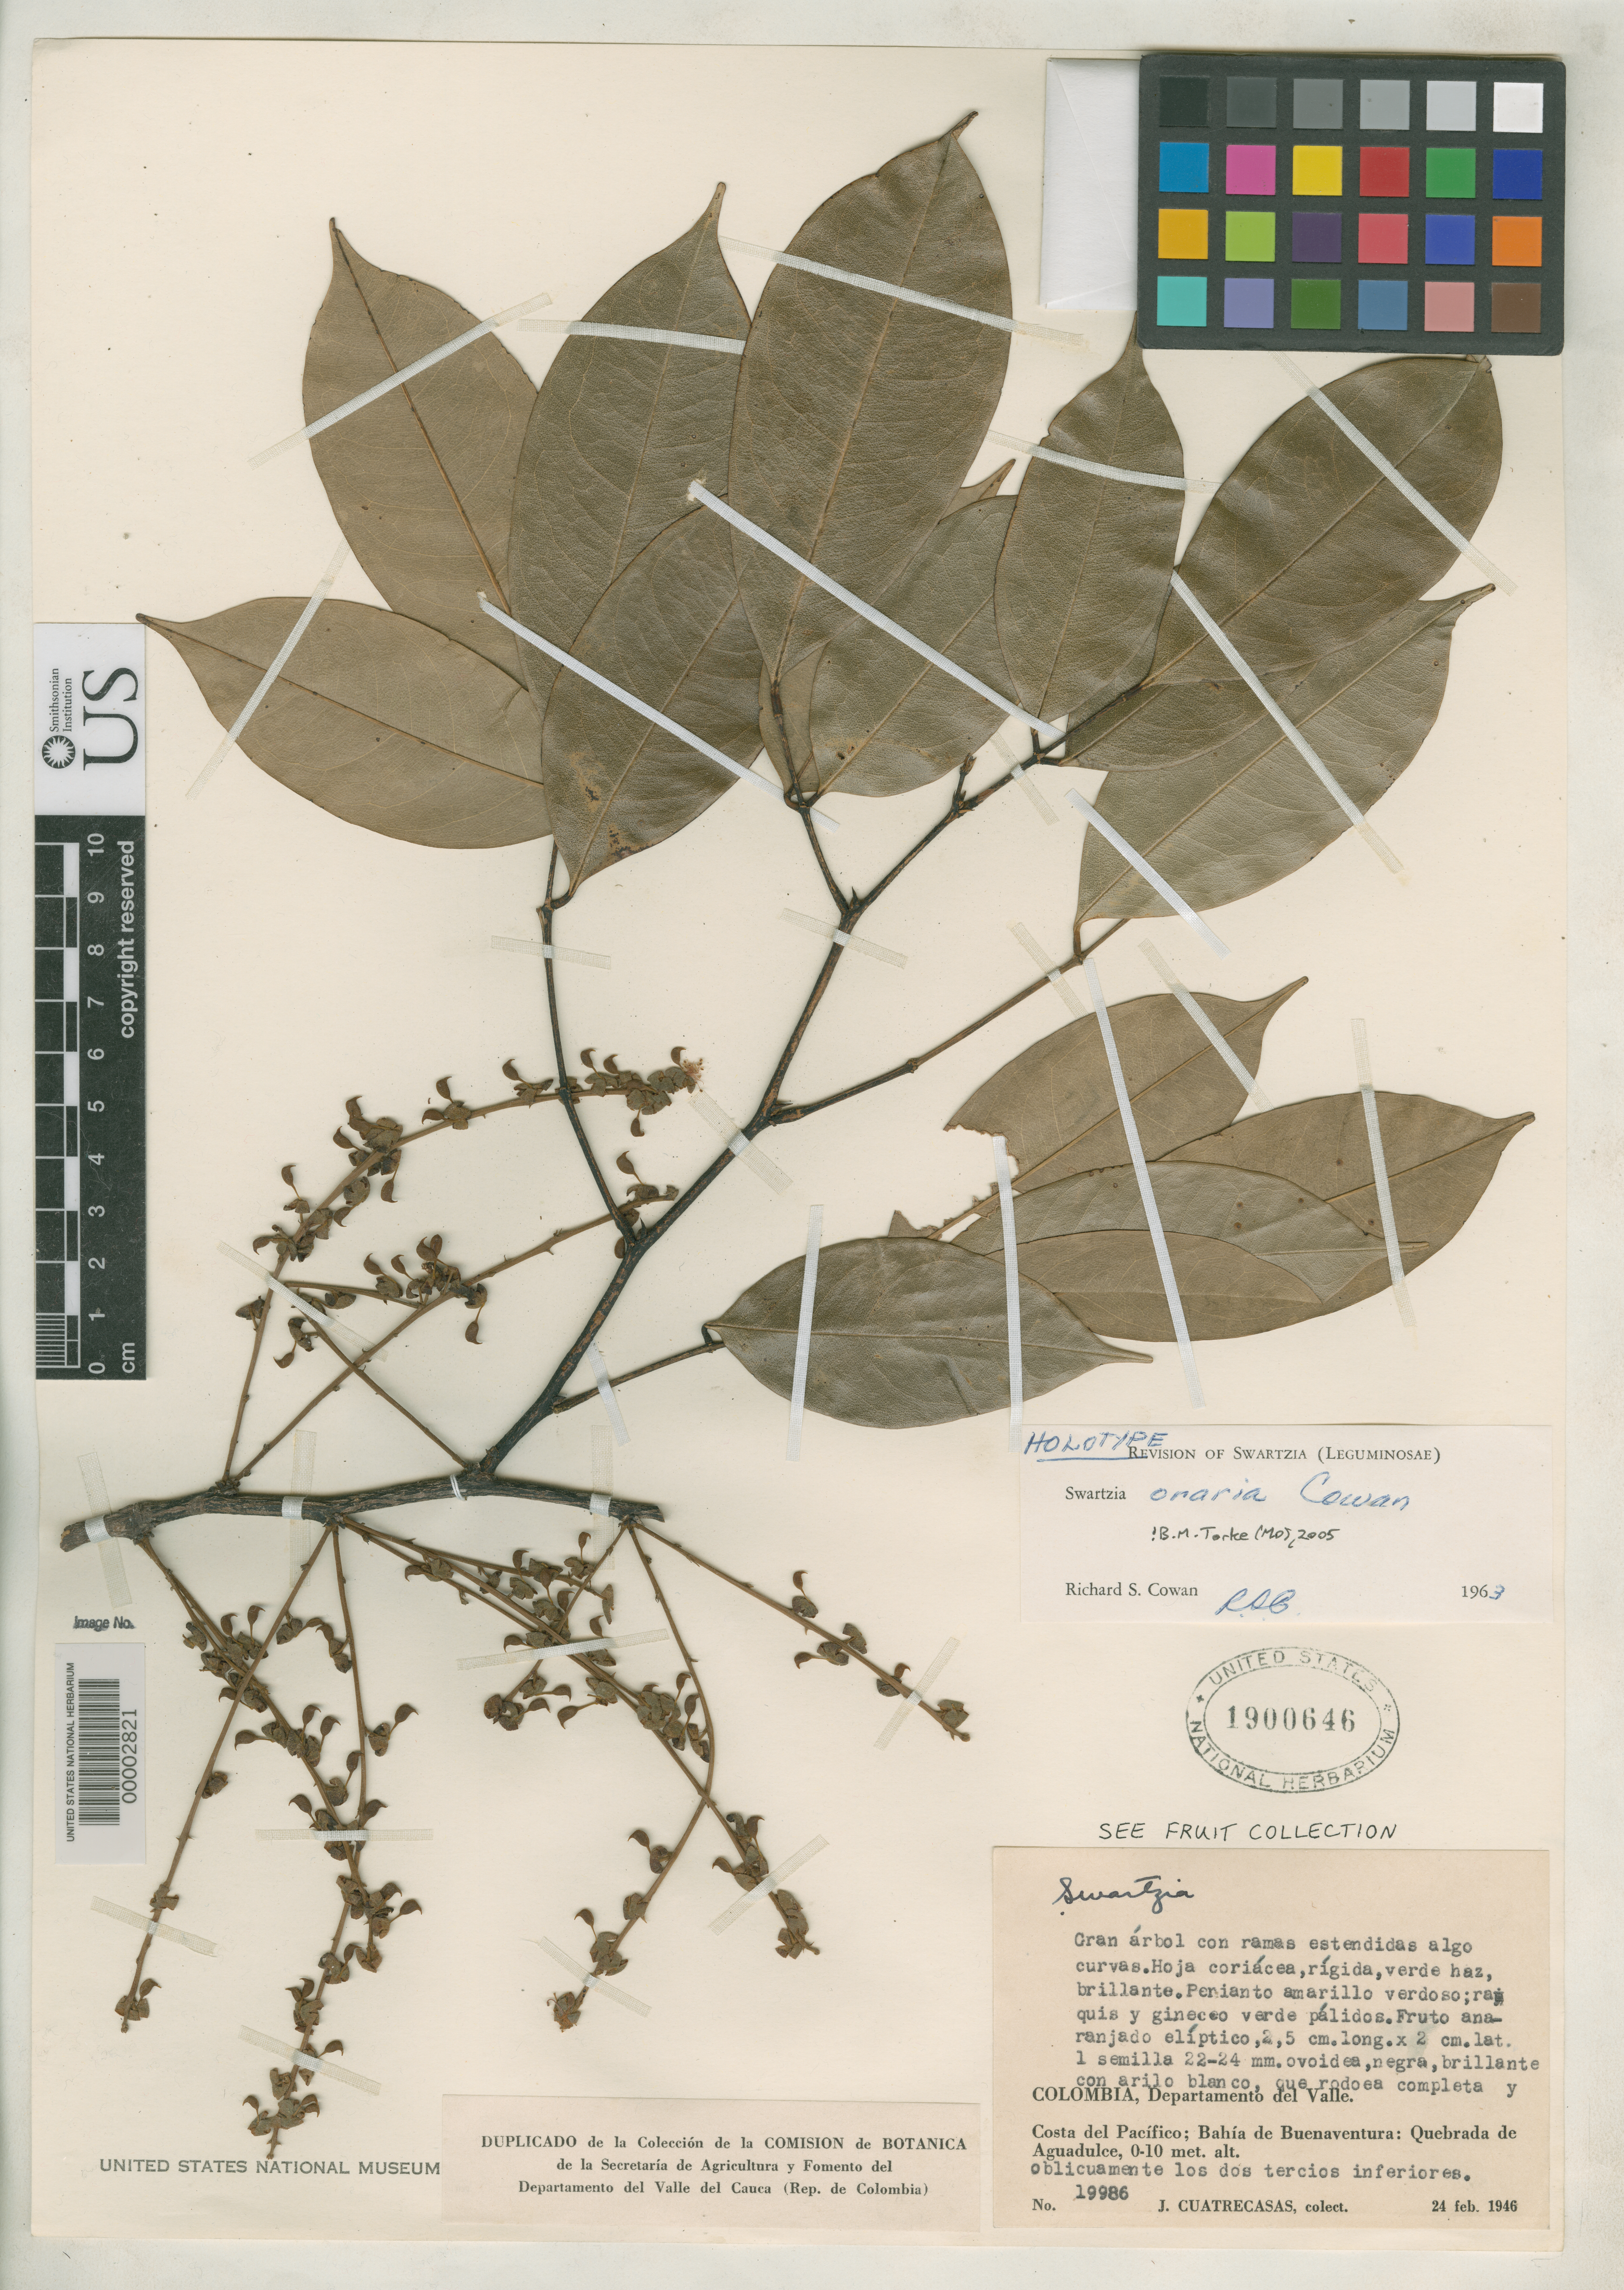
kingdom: Plantae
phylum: Tracheophyta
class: Magnoliopsida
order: Fabales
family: Fabaceae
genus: Swartzia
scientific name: Swartzia oraria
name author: R.S. Cowan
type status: Holotype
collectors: J. Cuatrecasas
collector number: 19986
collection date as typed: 24 Feb 1946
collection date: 1946-02-24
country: Colombia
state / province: Valle del Cauca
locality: Quebrada de Agua Dulce, Baia de Buena Ventura.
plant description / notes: Protologue explicitly cites (only) one sheet, USNH 1900646, as "holotype" but USNH 1900647 is annotated "sheet 2". Note also that both sheets annotated "see fruit collection", but fruit not found.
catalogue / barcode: US 1900646